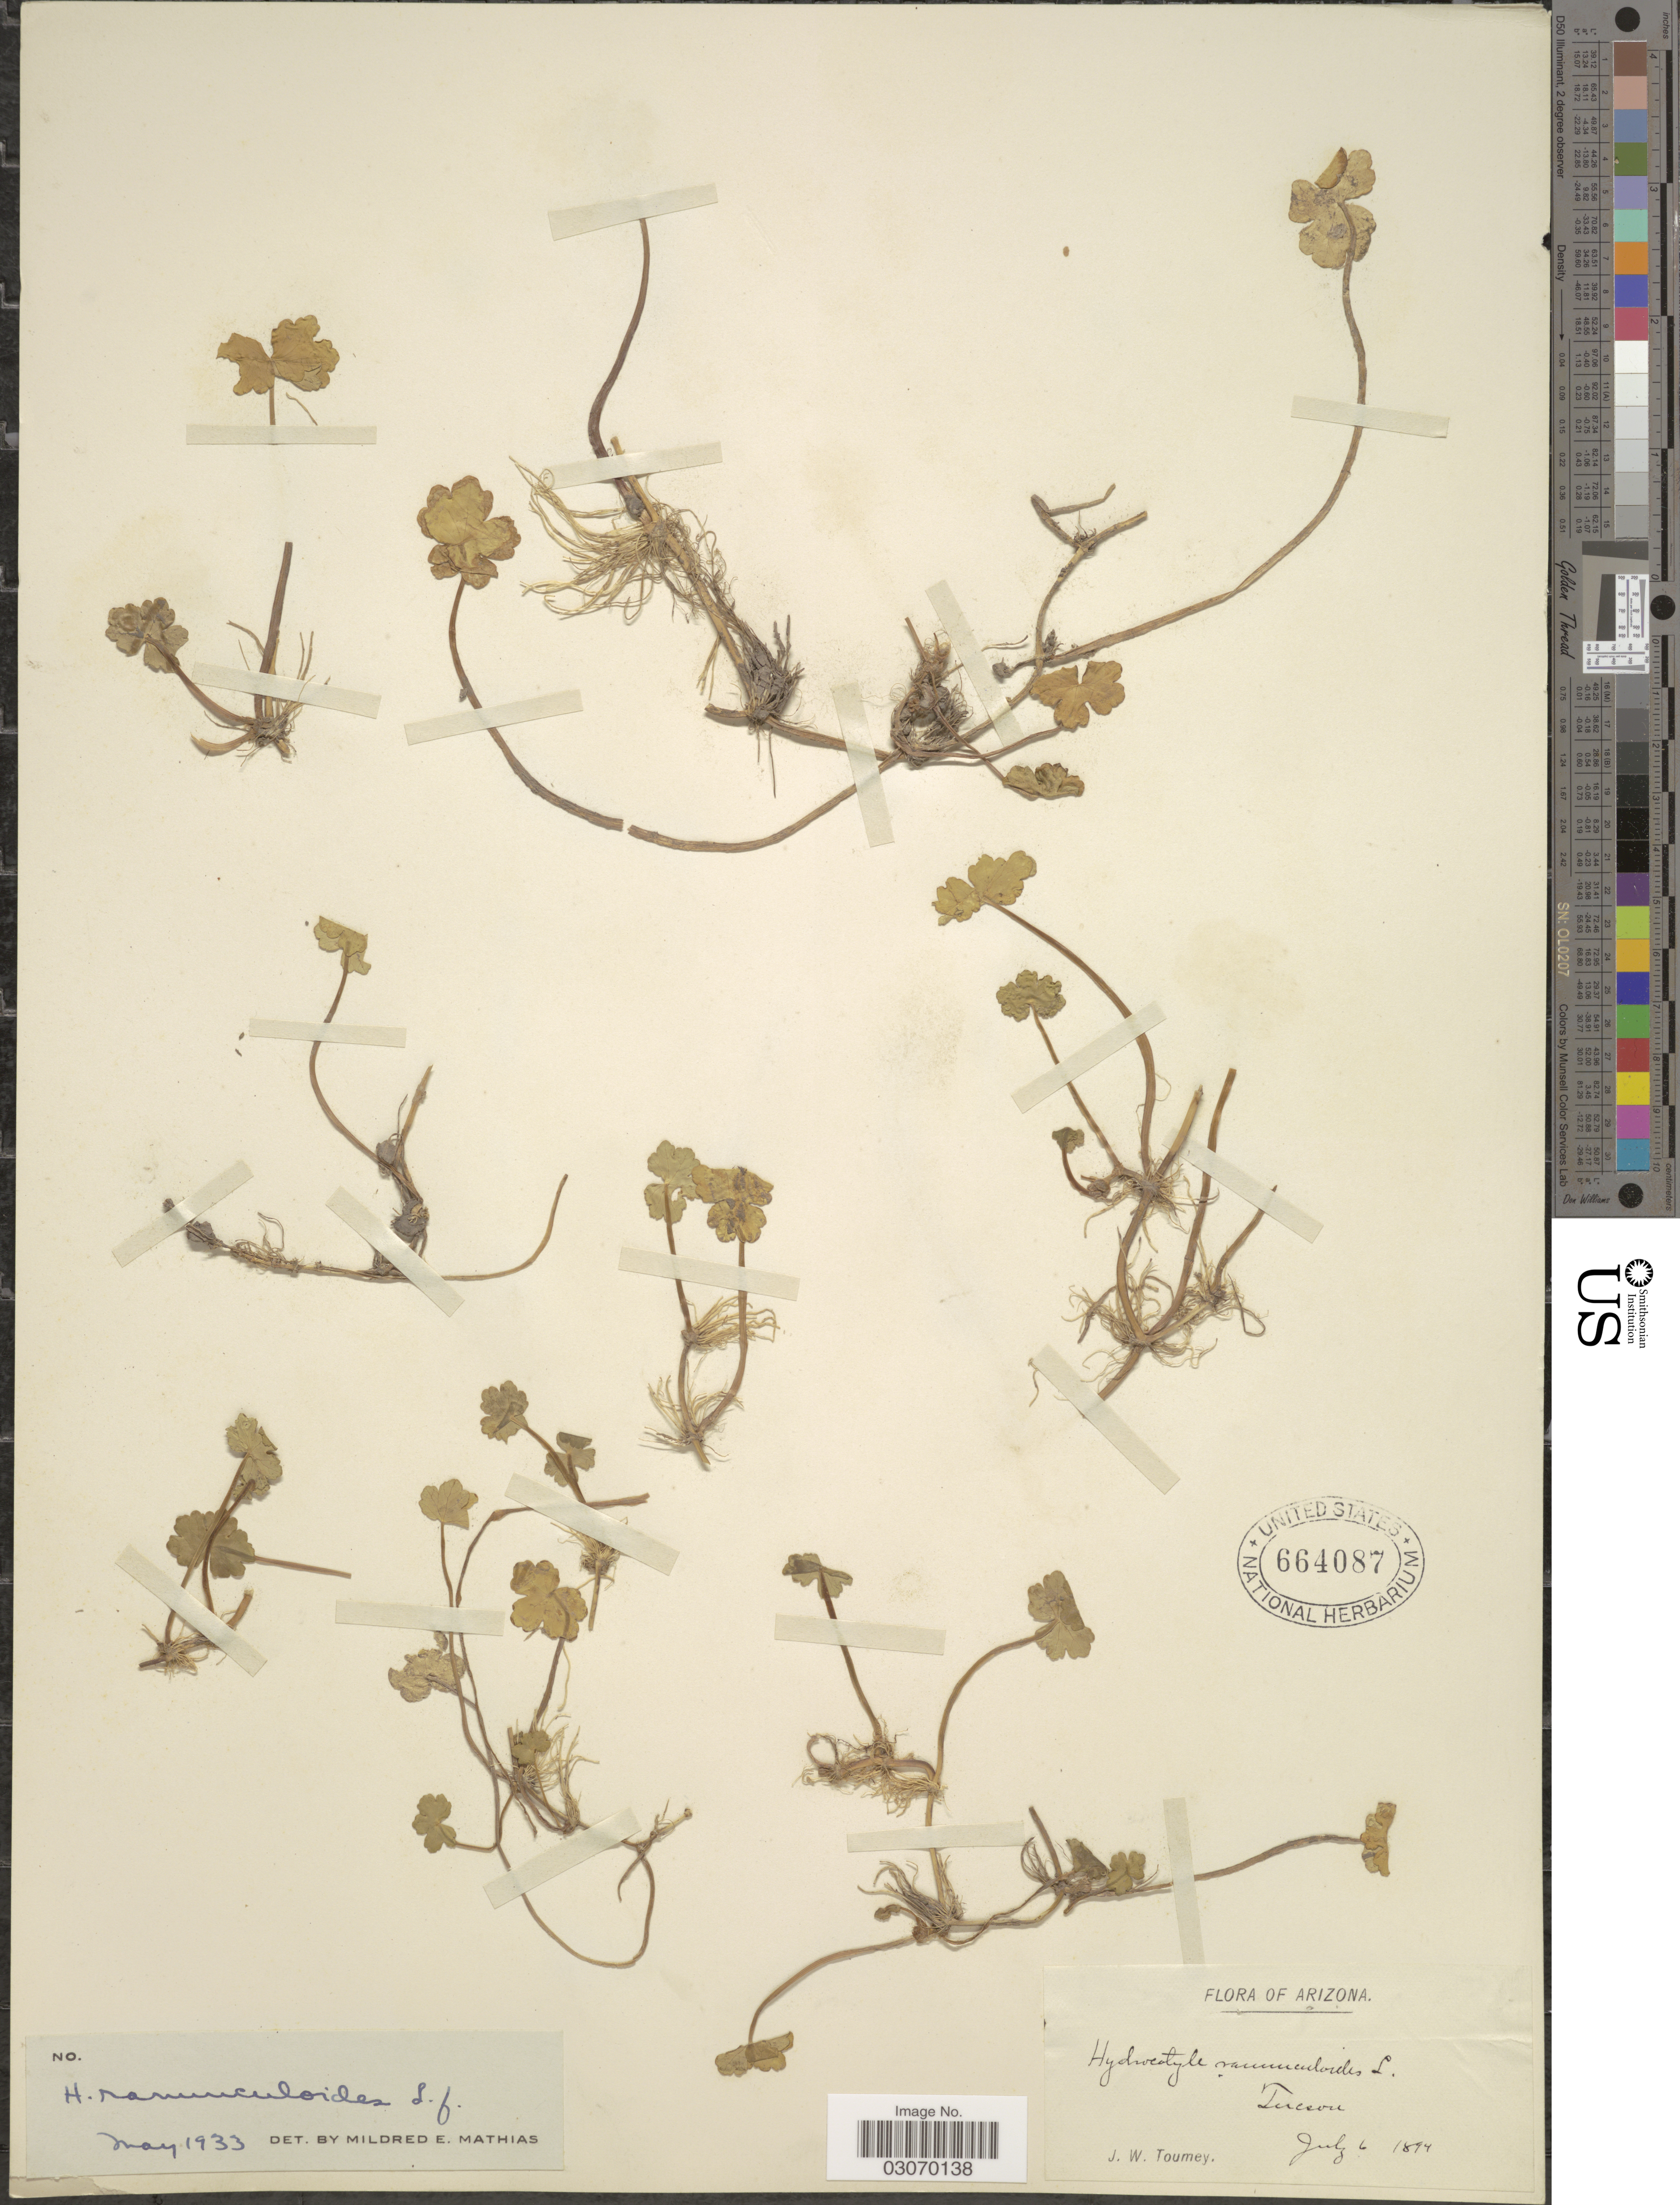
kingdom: Plantae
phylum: Tracheophyta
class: Magnoliopsida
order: Apiales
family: Araliaceae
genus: Hydrocotyle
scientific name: Hydrocotyle ranunculoides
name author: L. f.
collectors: J. W. Toumey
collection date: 1894-07-06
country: United States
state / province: Arizona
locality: Tucson.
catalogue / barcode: US 664087